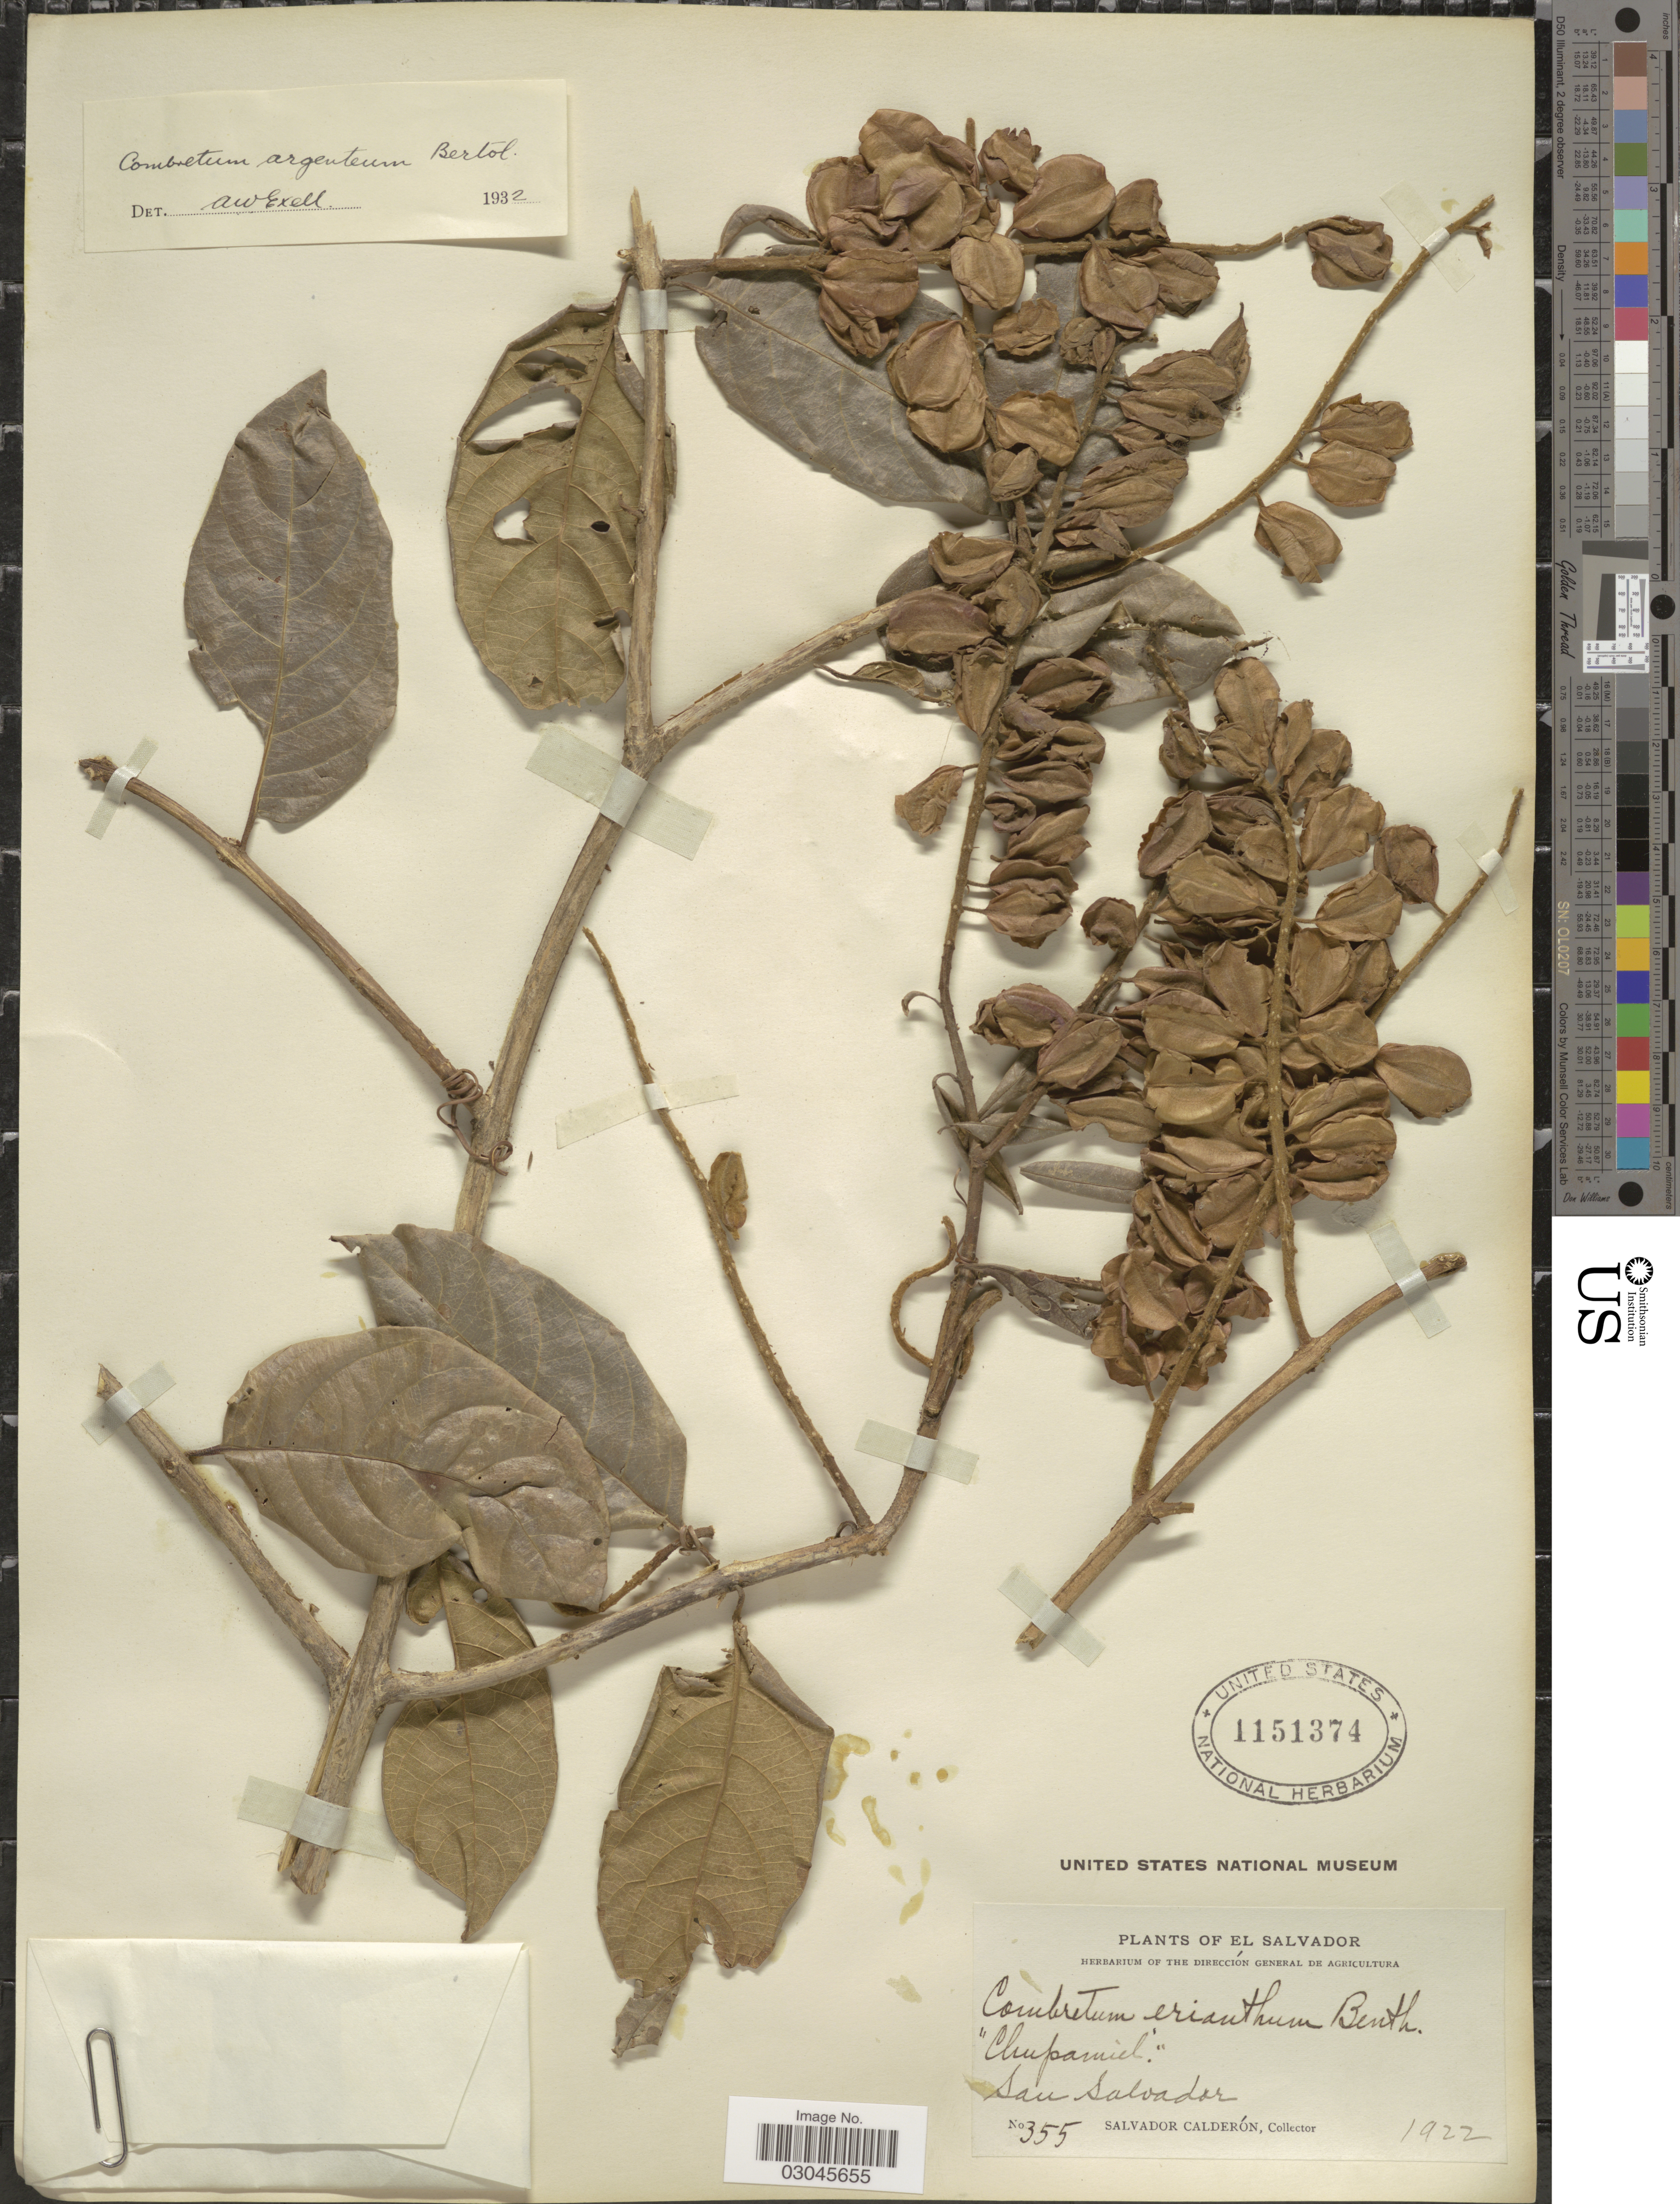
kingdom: Plantae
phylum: Tracheophyta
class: Magnoliopsida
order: Myrtales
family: Combretaceae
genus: Combretum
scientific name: Combretum argenteum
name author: Bertol.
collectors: S. Calderón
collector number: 355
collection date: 1922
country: El Salvador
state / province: San Salvador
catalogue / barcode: US 1151374